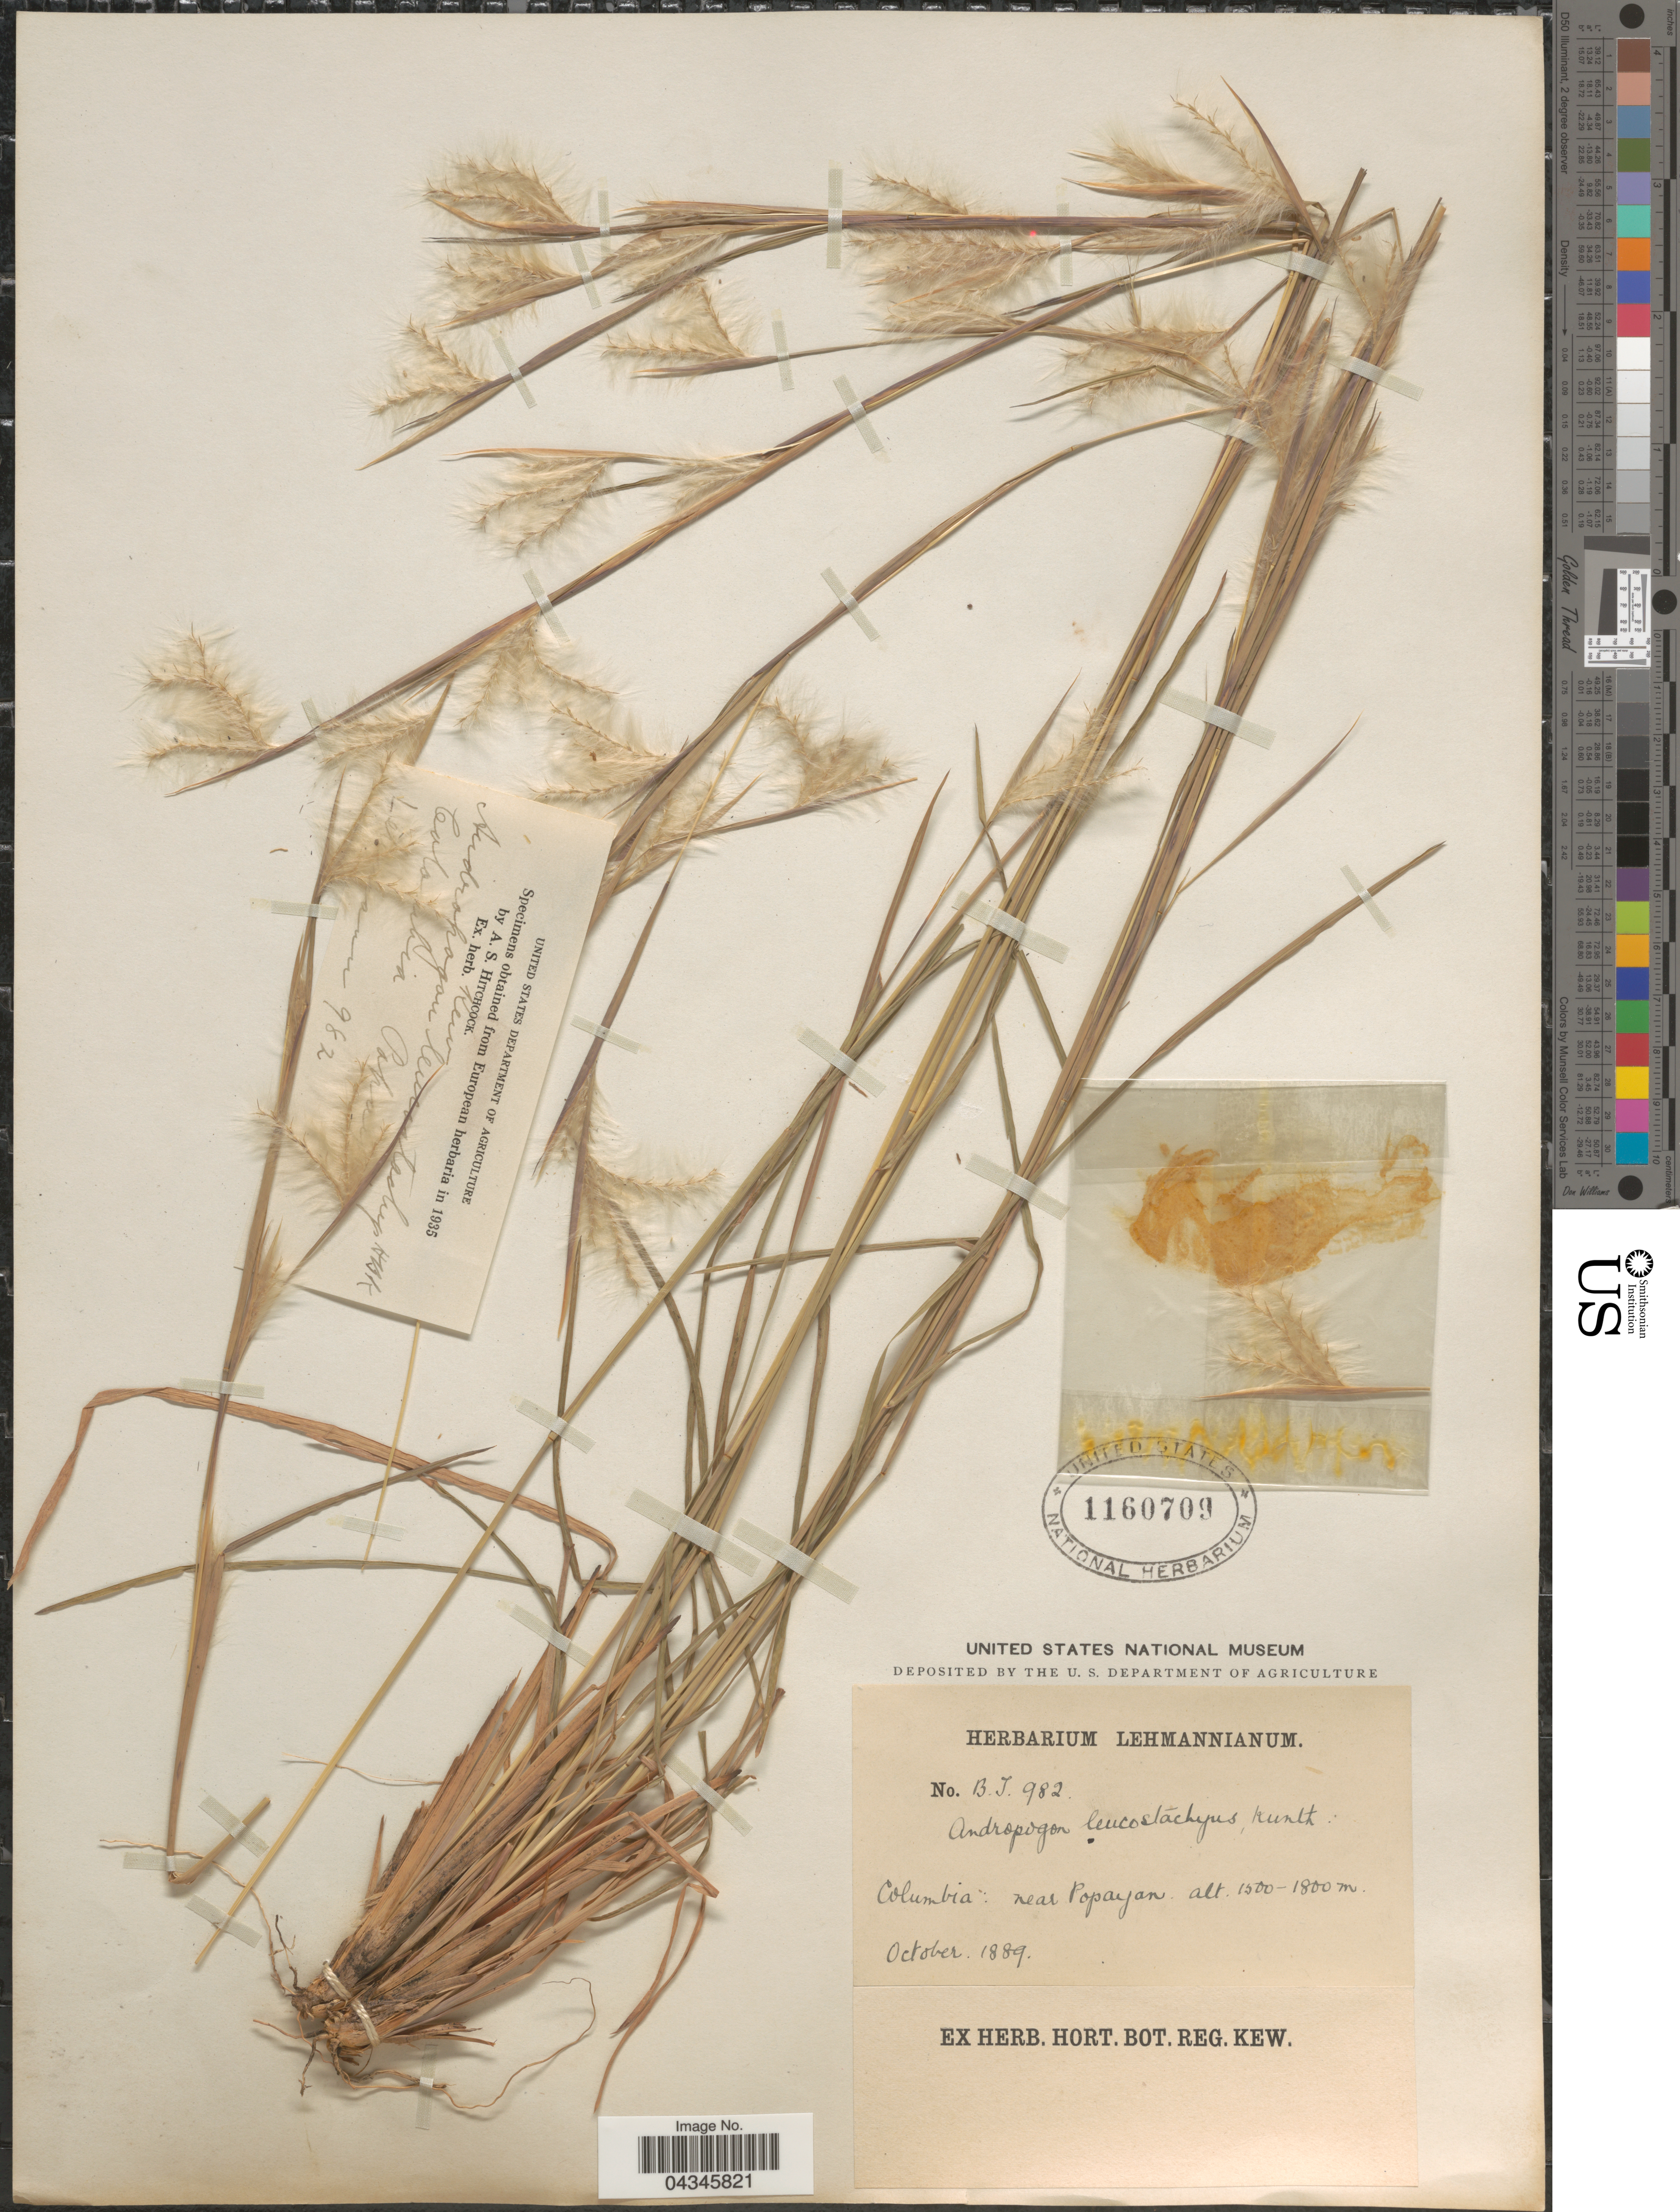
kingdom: Plantae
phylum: Tracheophyta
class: Liliopsida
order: Poales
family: Poaceae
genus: Andropogon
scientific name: Andropogon leucostachyus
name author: Kunth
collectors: -. Lehmann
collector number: BJ982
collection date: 1889-10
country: Colombia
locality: Columbia: near Popayan.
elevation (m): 1500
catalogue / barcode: US 1160709